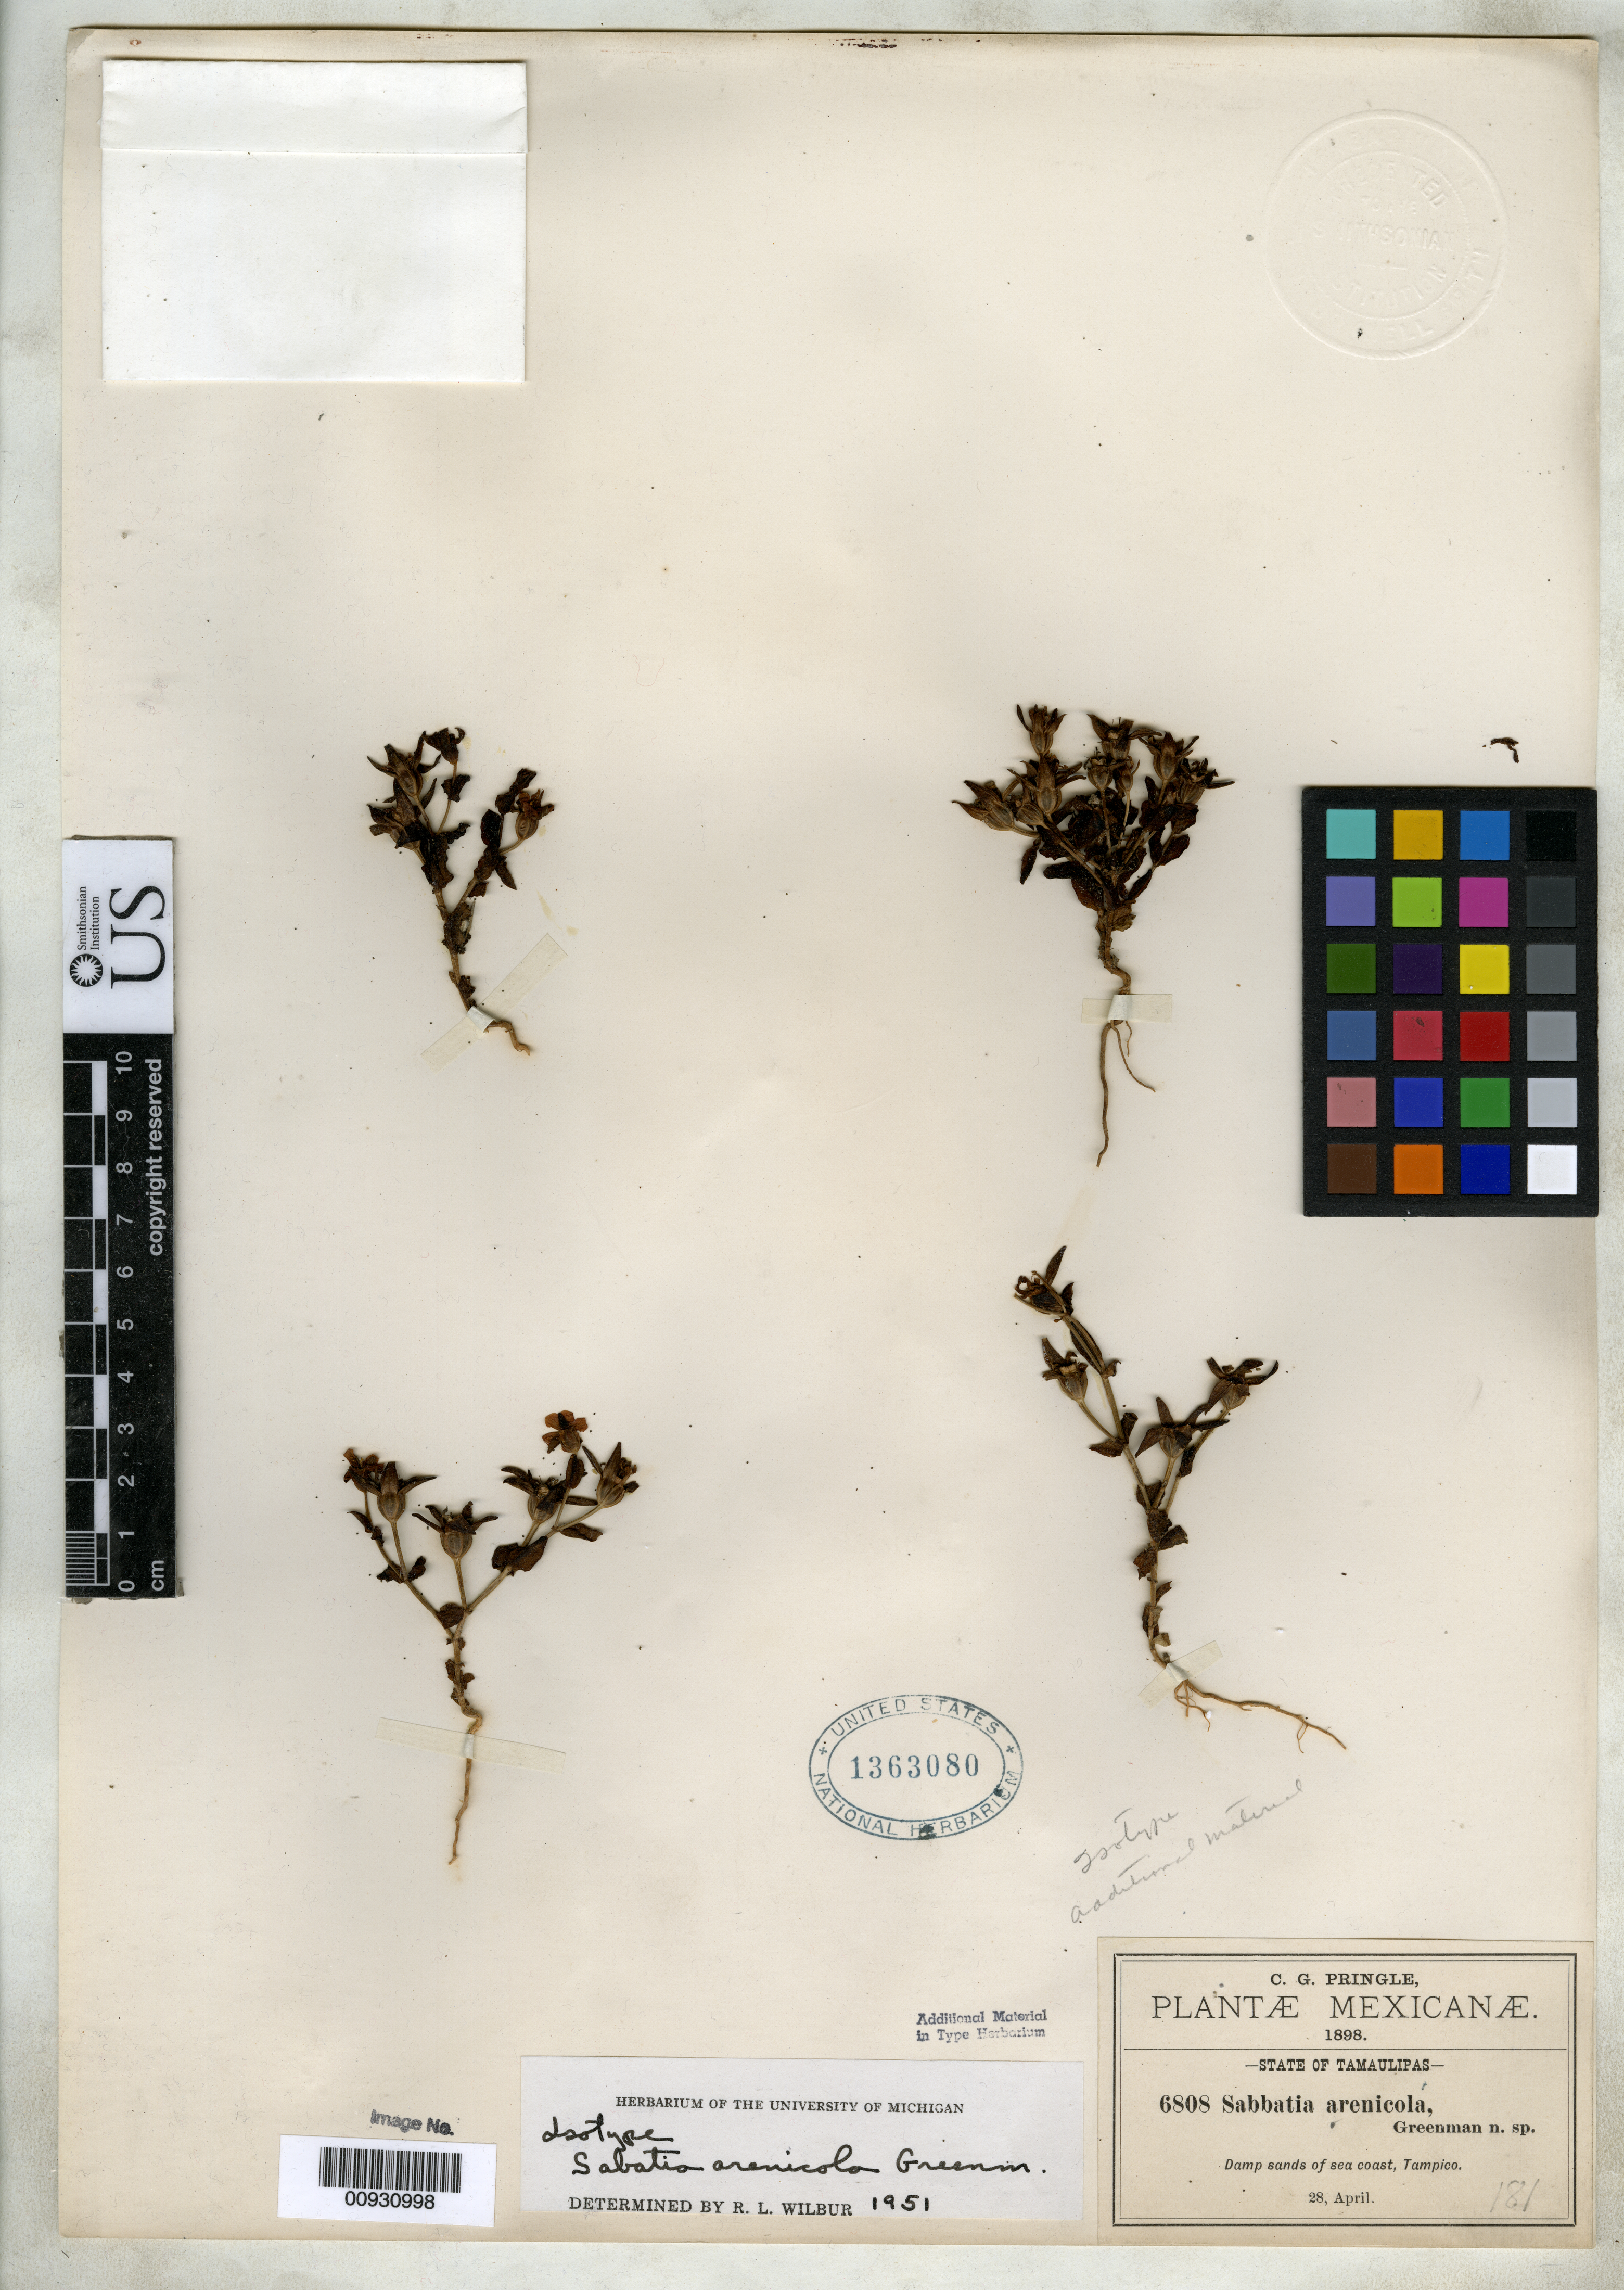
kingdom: Plantae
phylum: Tracheophyta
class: Magnoliopsida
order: Gentianales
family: Gentianaceae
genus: Sabatia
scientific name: Sabatia arenicola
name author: Greenm.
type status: Isotype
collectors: C. G. Pringle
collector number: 6808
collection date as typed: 28 Apr 1898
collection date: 1898-04-28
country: Mexico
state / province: Tamaulipas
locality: Tampico.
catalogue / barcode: US 1363080